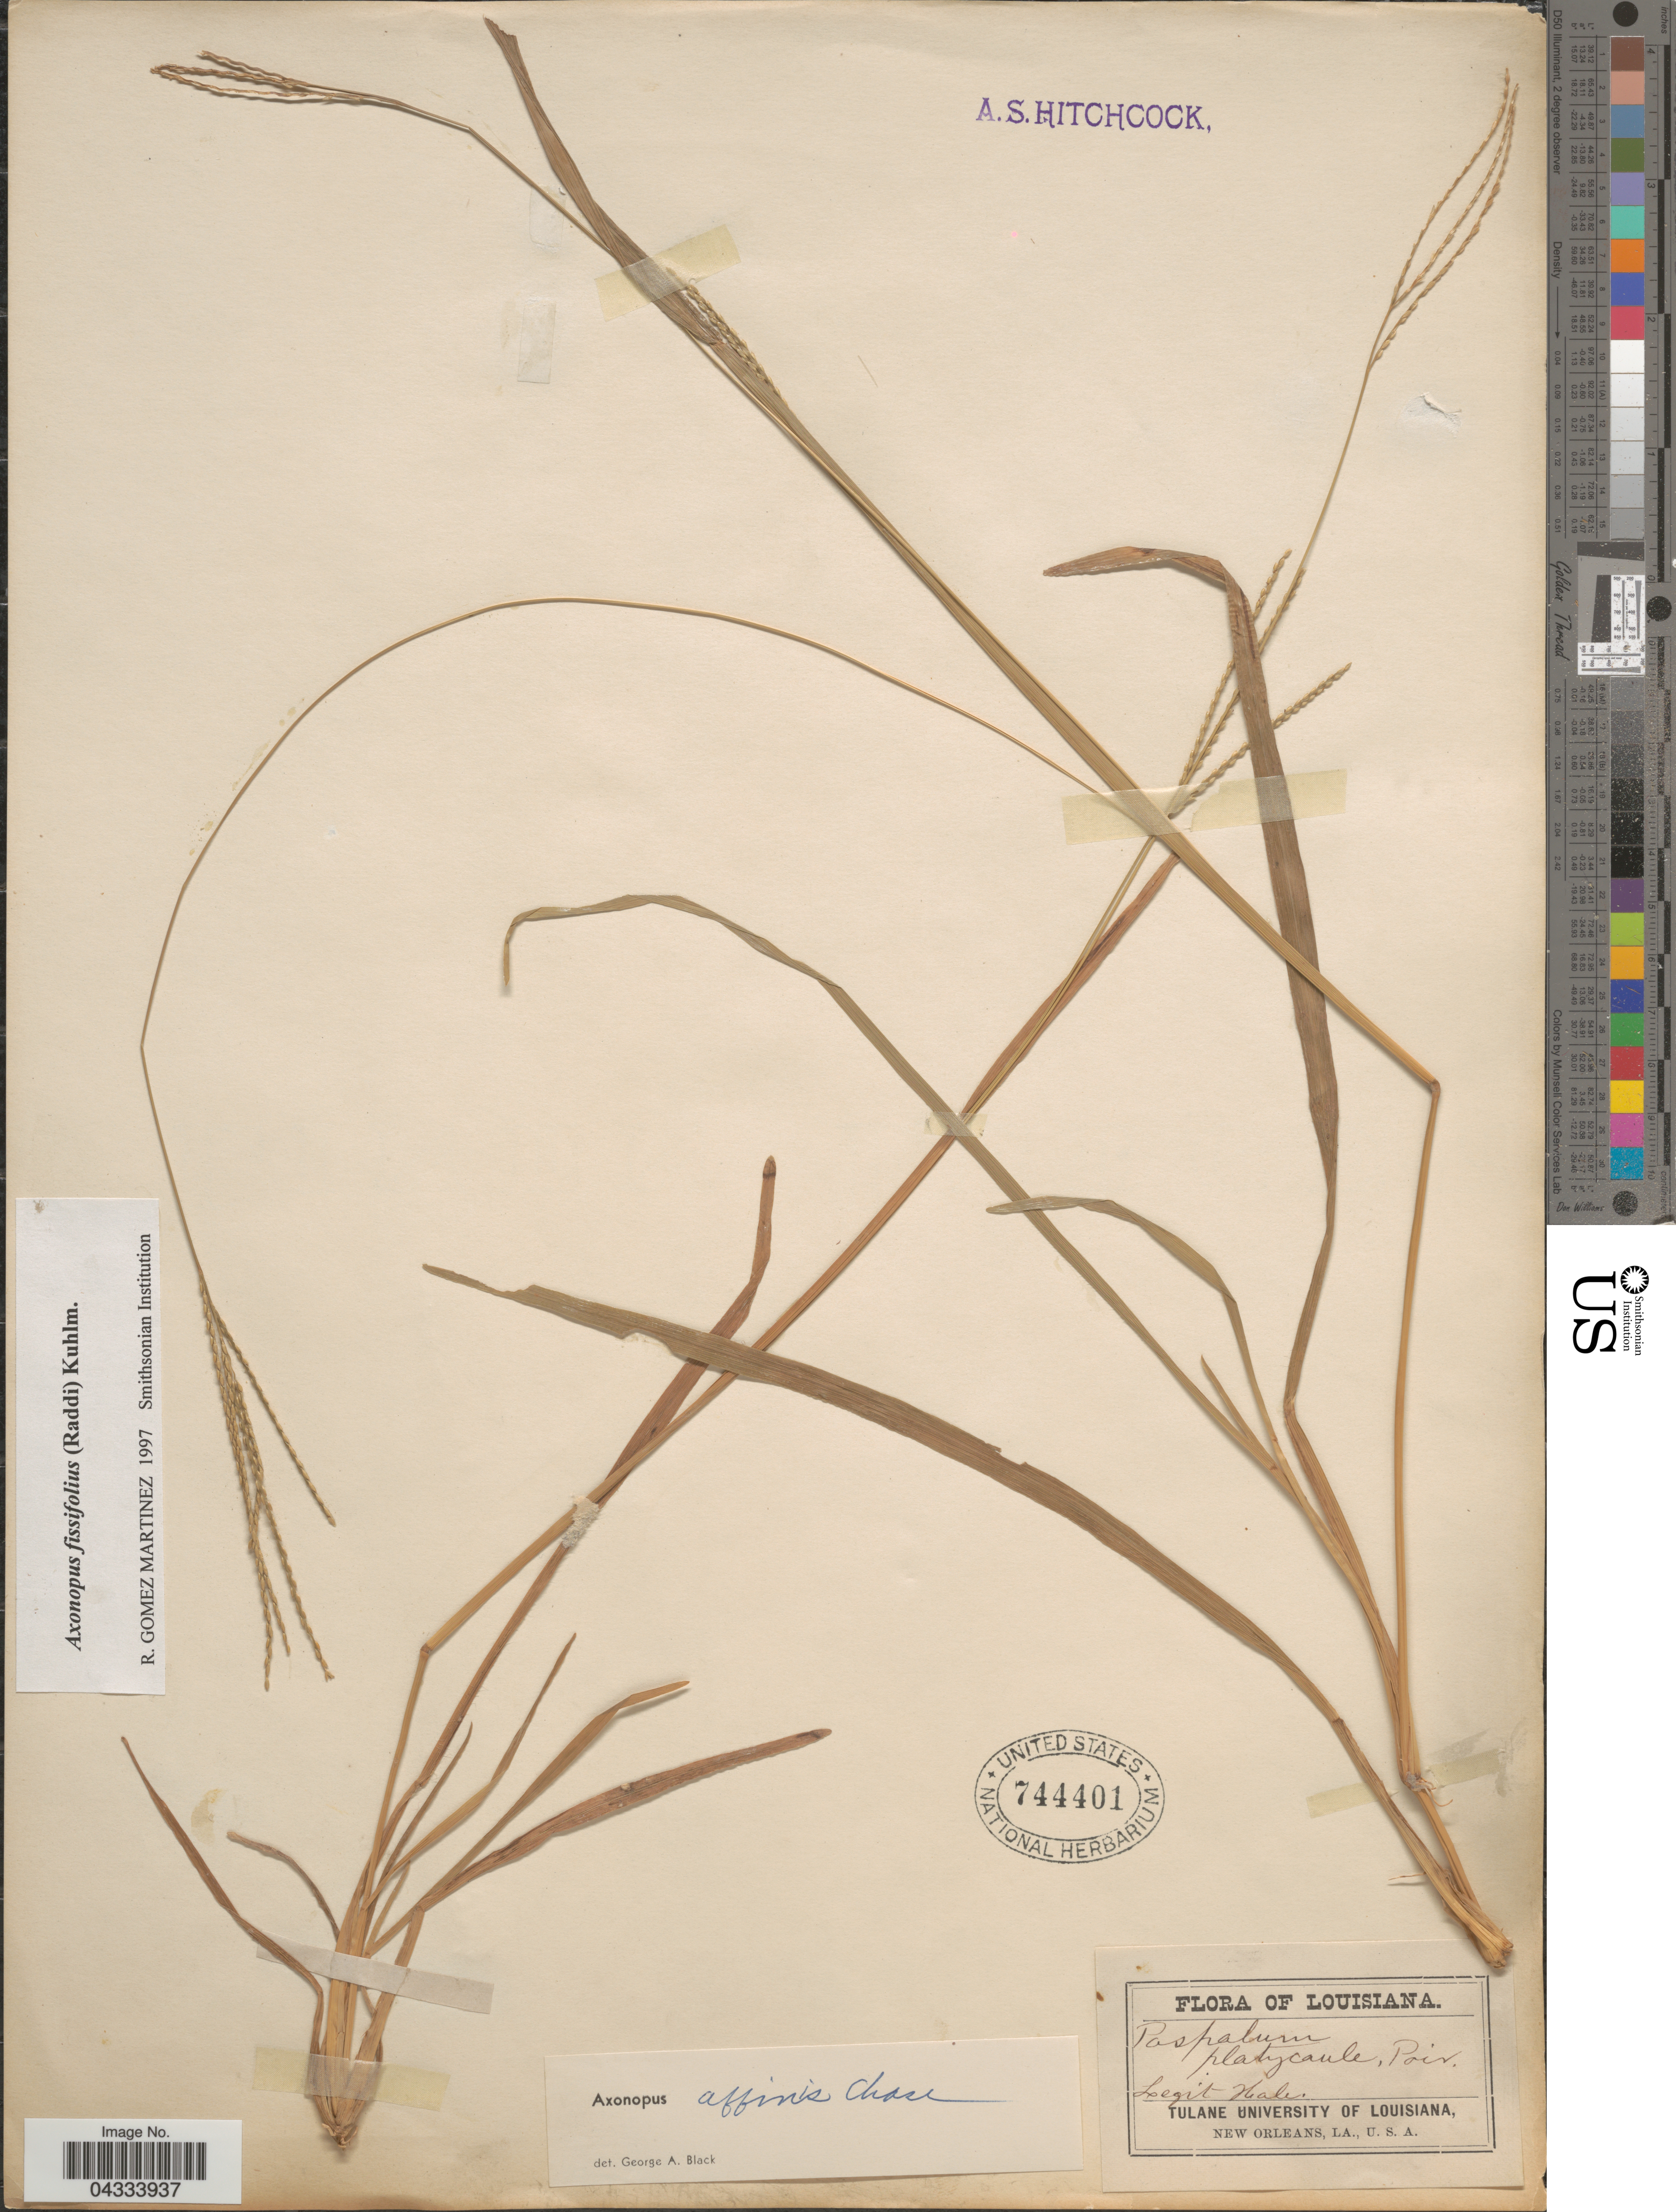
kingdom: Plantae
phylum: Tracheophyta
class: Liliopsida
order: Poales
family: Poaceae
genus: Axonopus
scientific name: Axonopus fissifolius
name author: (Raddi) Kuhlm.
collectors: -- Hale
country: United States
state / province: Louisiana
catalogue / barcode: US 744401